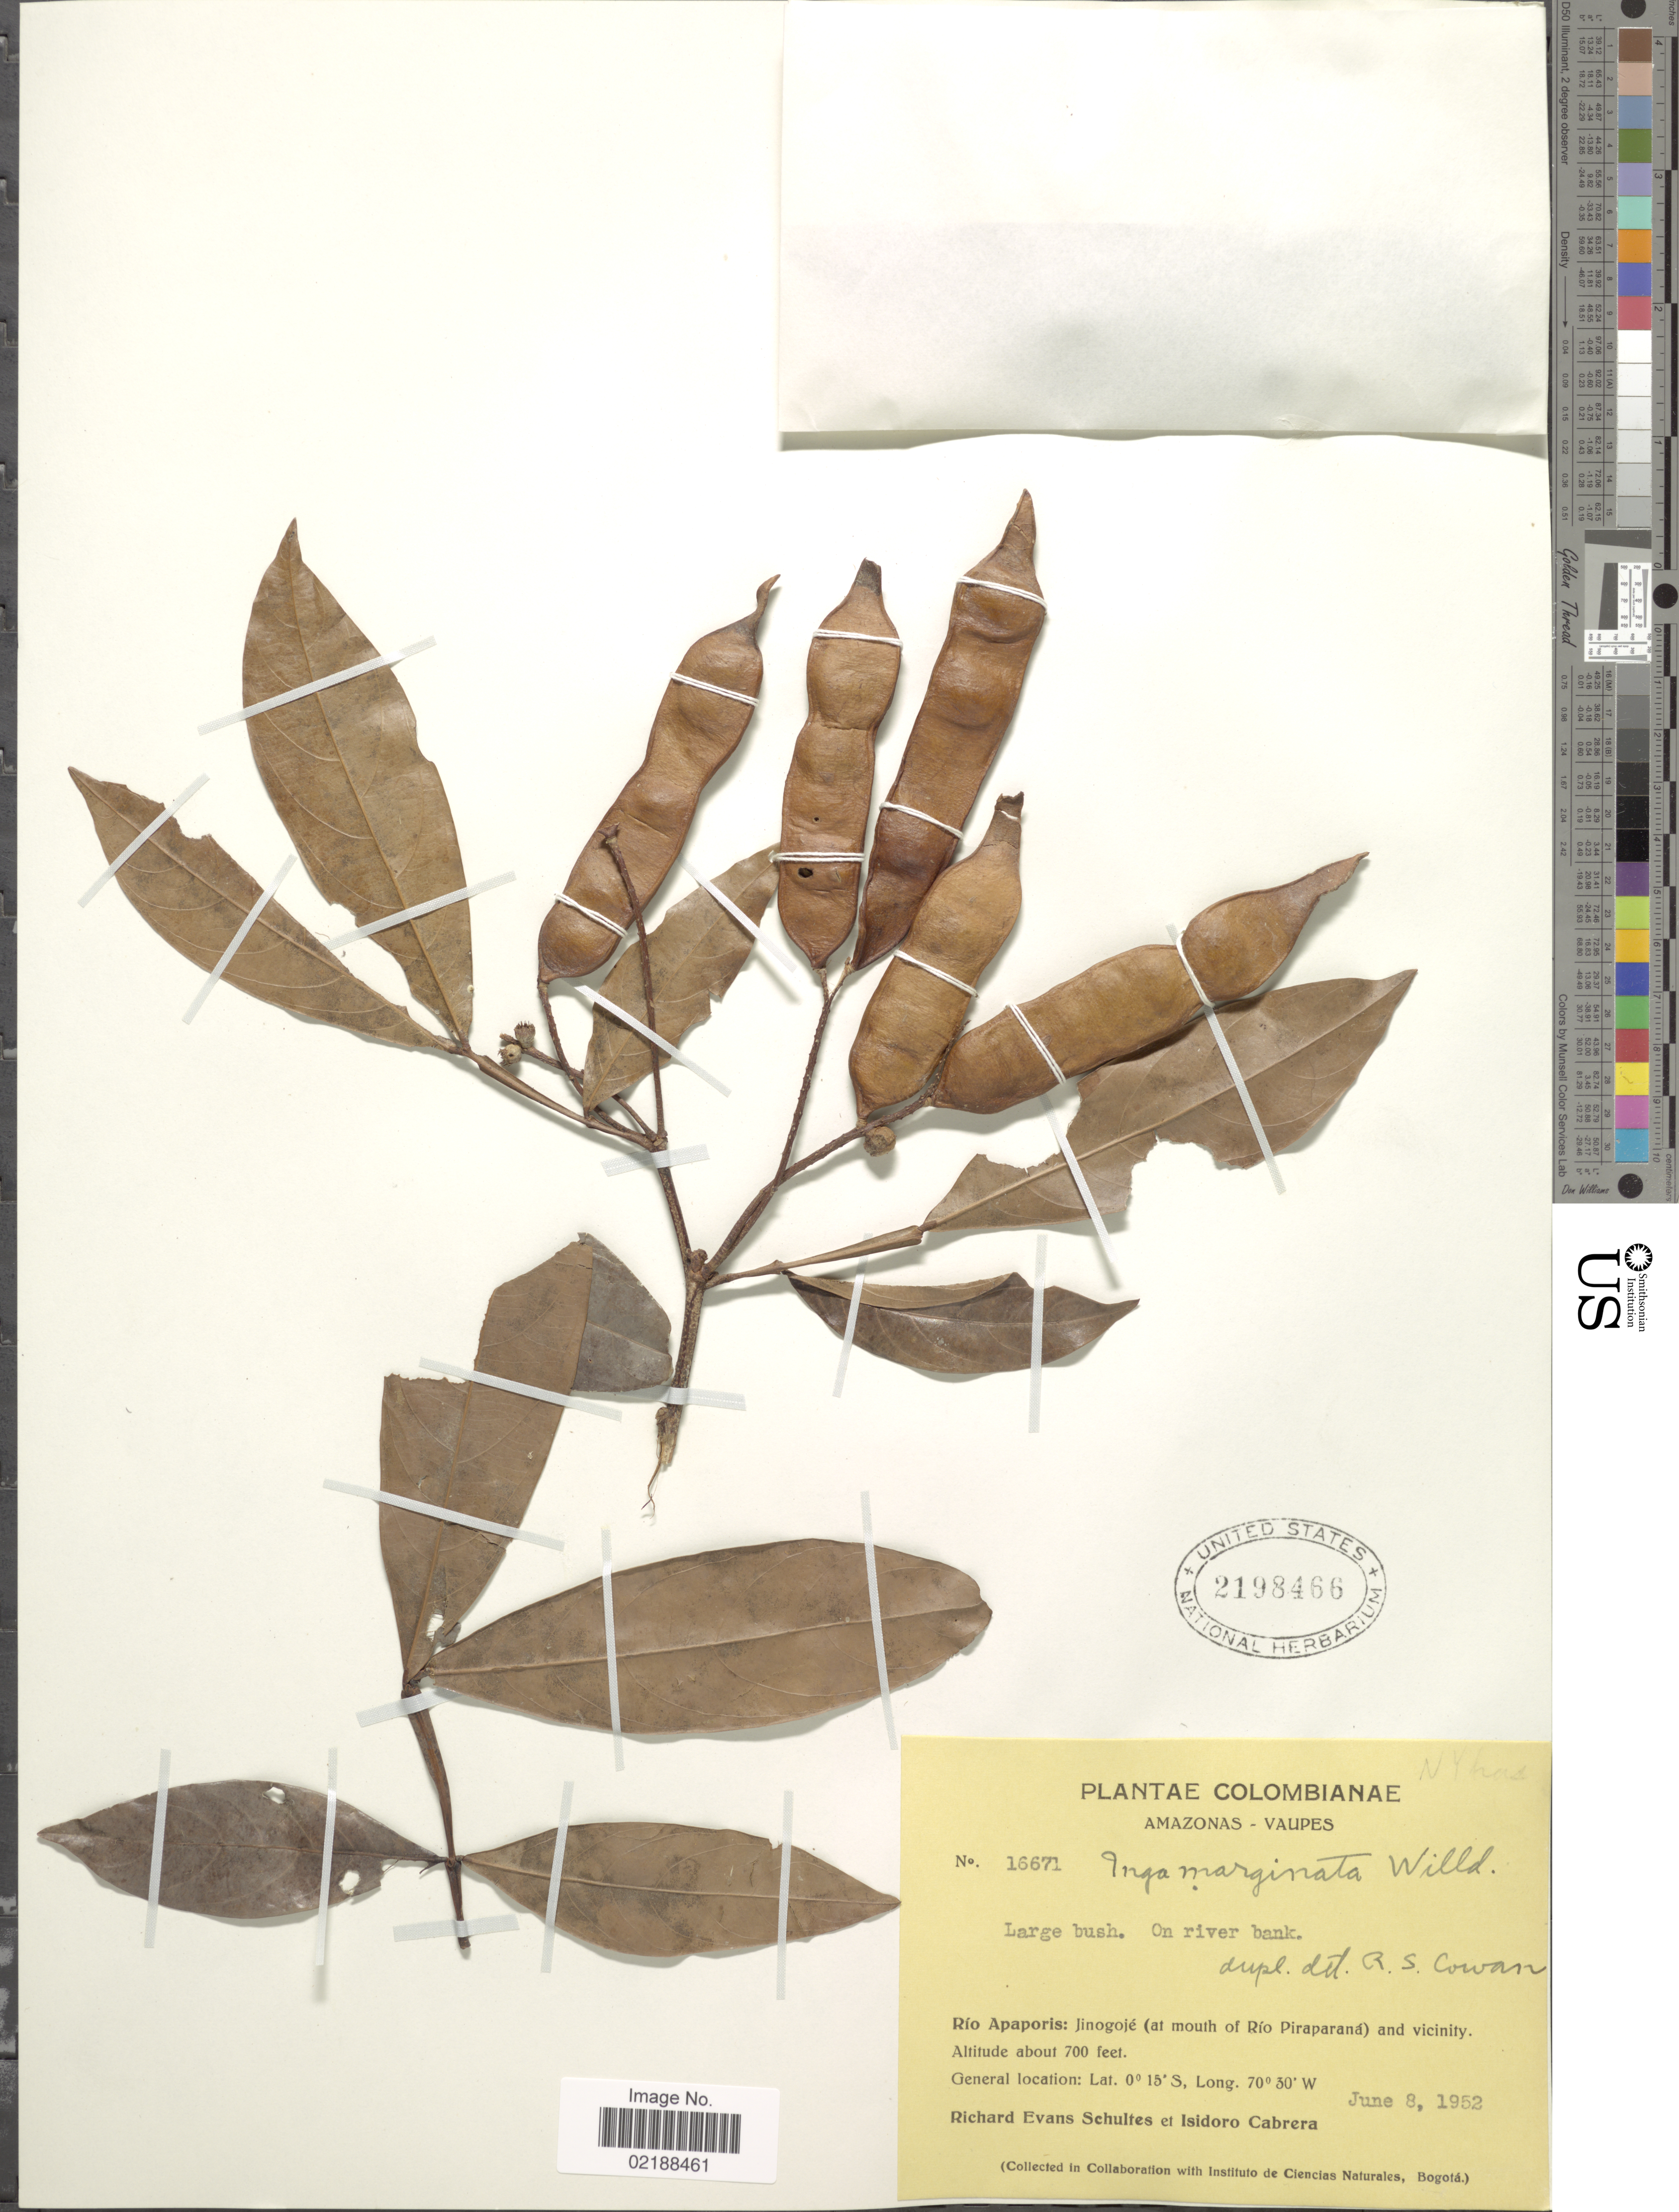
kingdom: Plantae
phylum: Tracheophyta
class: Magnoliopsida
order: Fabales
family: Fabaceae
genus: Inga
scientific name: Inga marginata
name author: Willd.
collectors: R. E. Schultes & I. Cabrera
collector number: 16671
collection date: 1952-06-08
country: Colombia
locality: Amazonas - Vaupes, Río Apaporis: Jinogojé (at mouth of Río Piraparaná) and vicinity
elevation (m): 213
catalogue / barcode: US 2198466